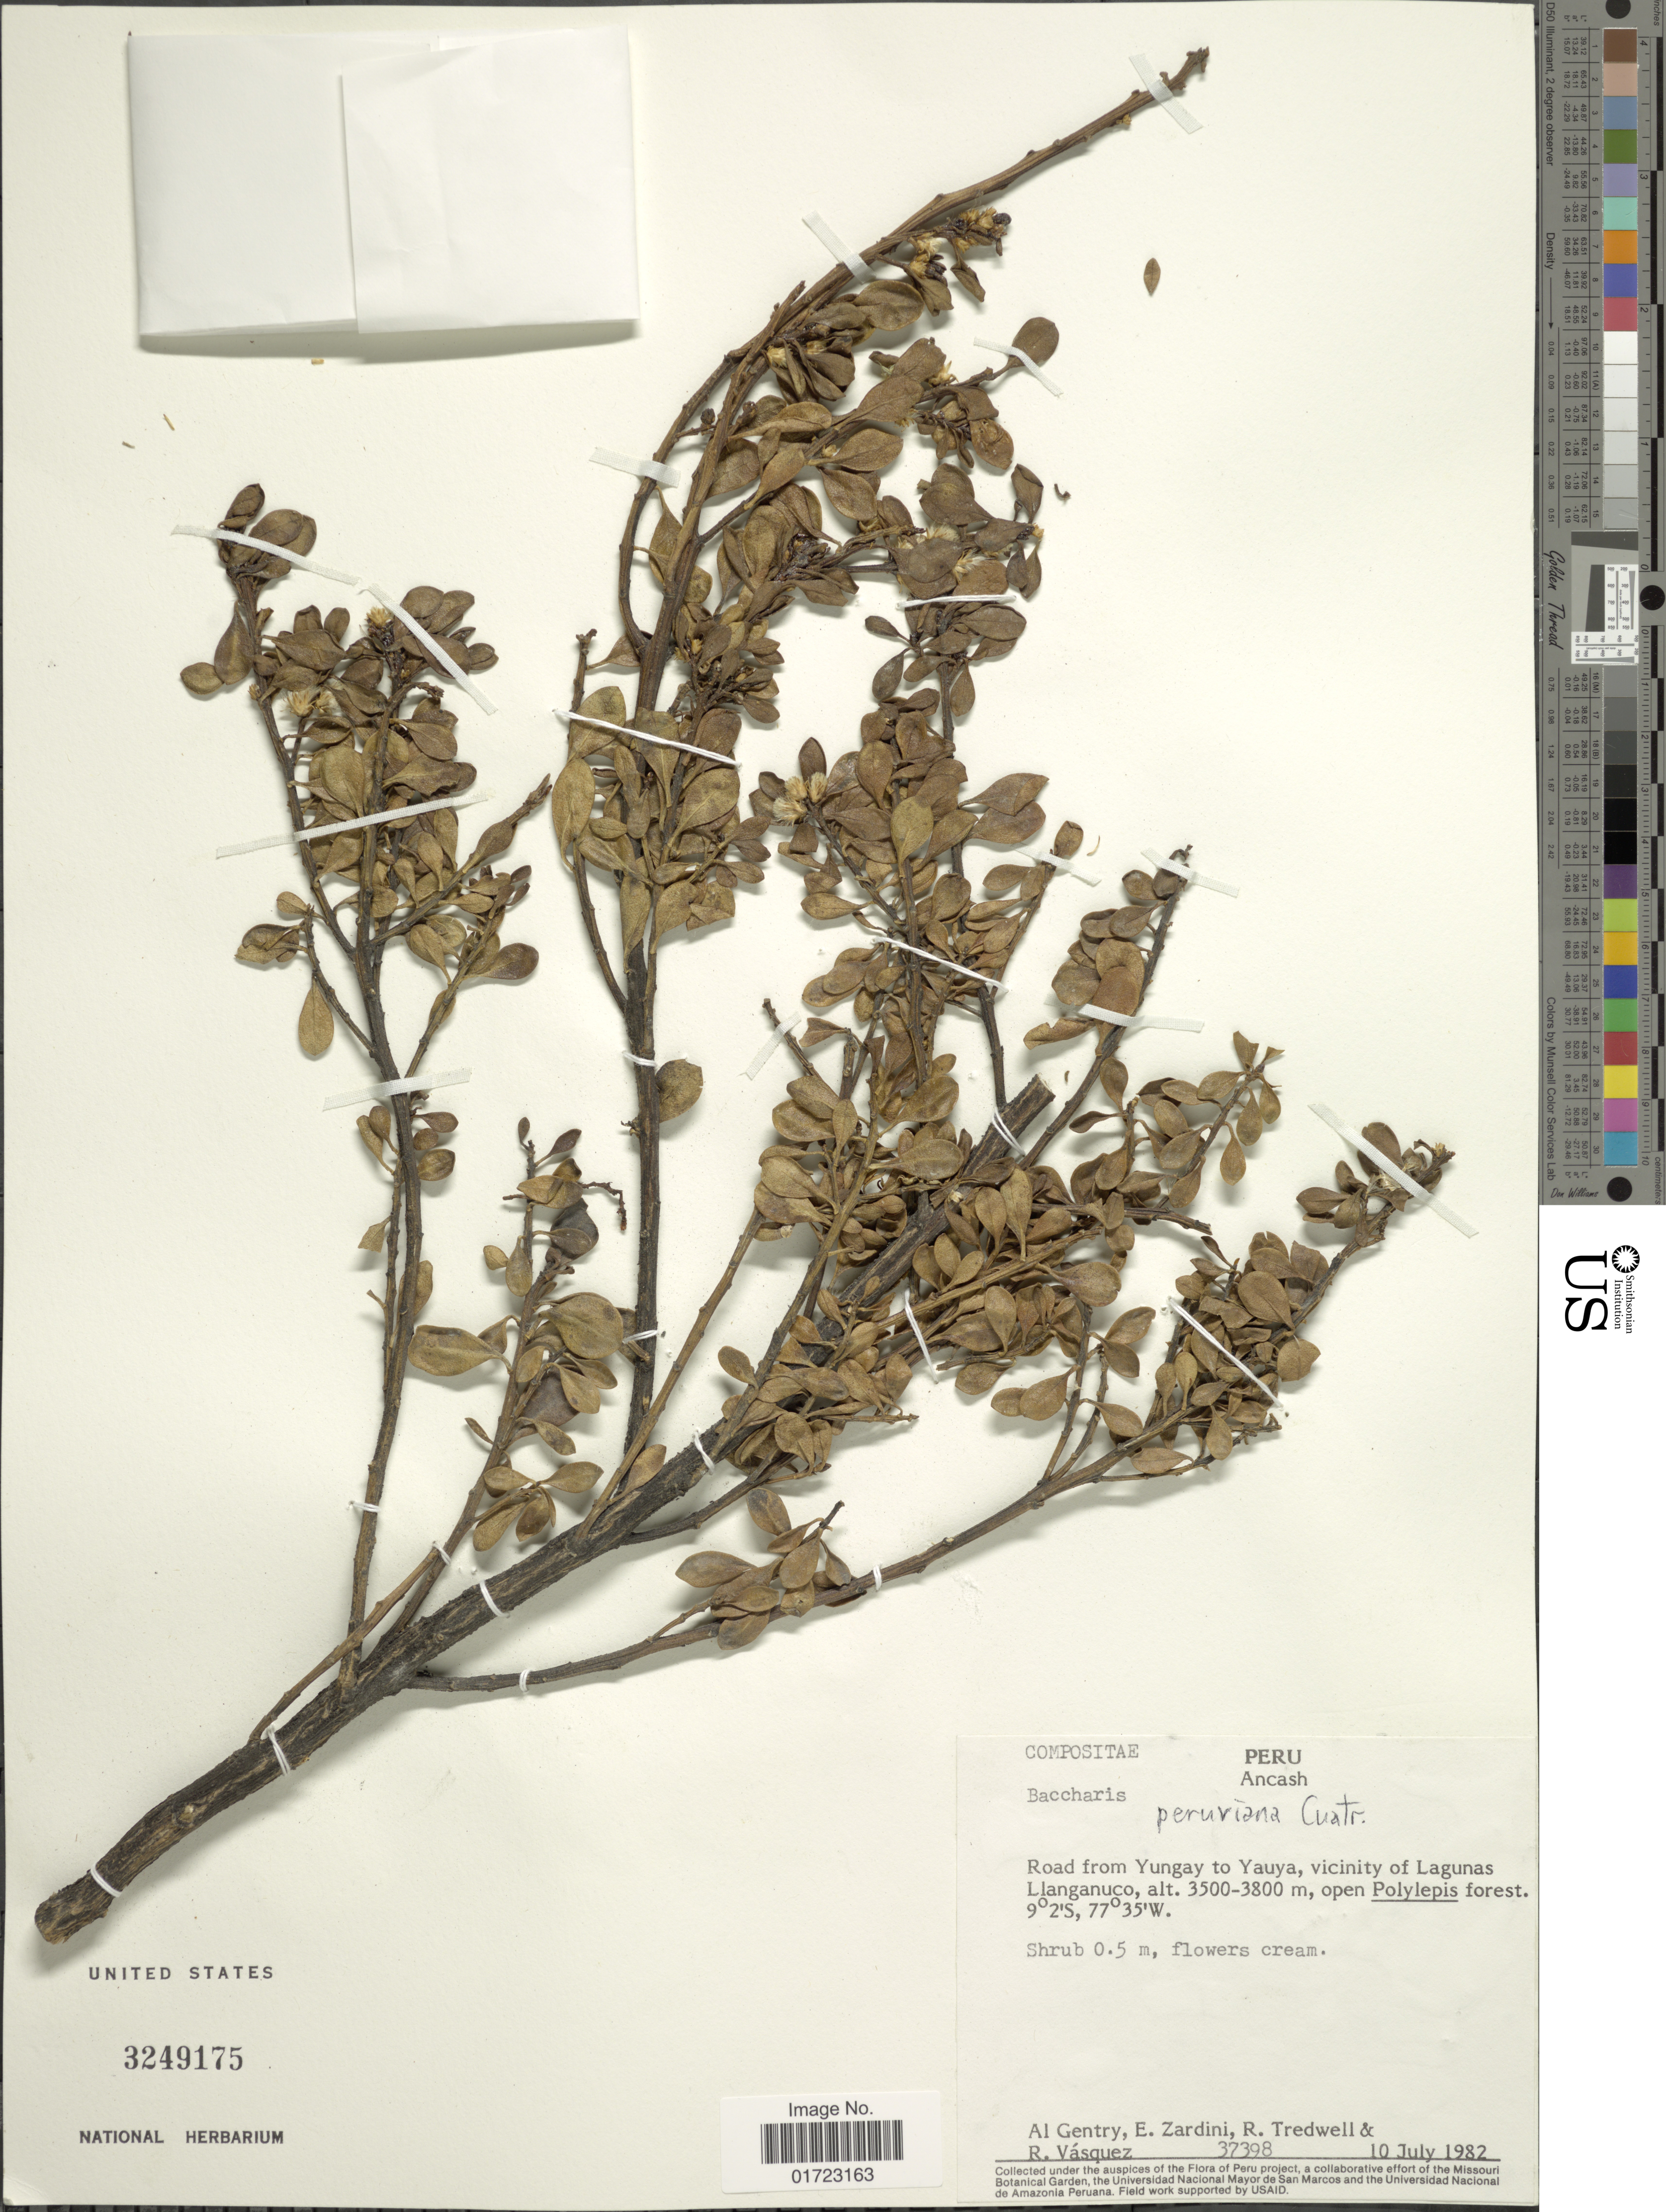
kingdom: Plantae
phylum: Tracheophyta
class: Magnoliopsida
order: Asterales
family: Asteraceae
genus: Baccharis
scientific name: Baccharis peruviana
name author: Cuatrec.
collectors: A. H. Gentry, E. M. Zardini, R. Tredwell & R. Vásquez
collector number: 37398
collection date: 1982-07-10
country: Peru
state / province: Ancash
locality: Road from Yungay and Yauya, vicinity of Lagunas llanganuco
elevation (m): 3500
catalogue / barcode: US 3249175